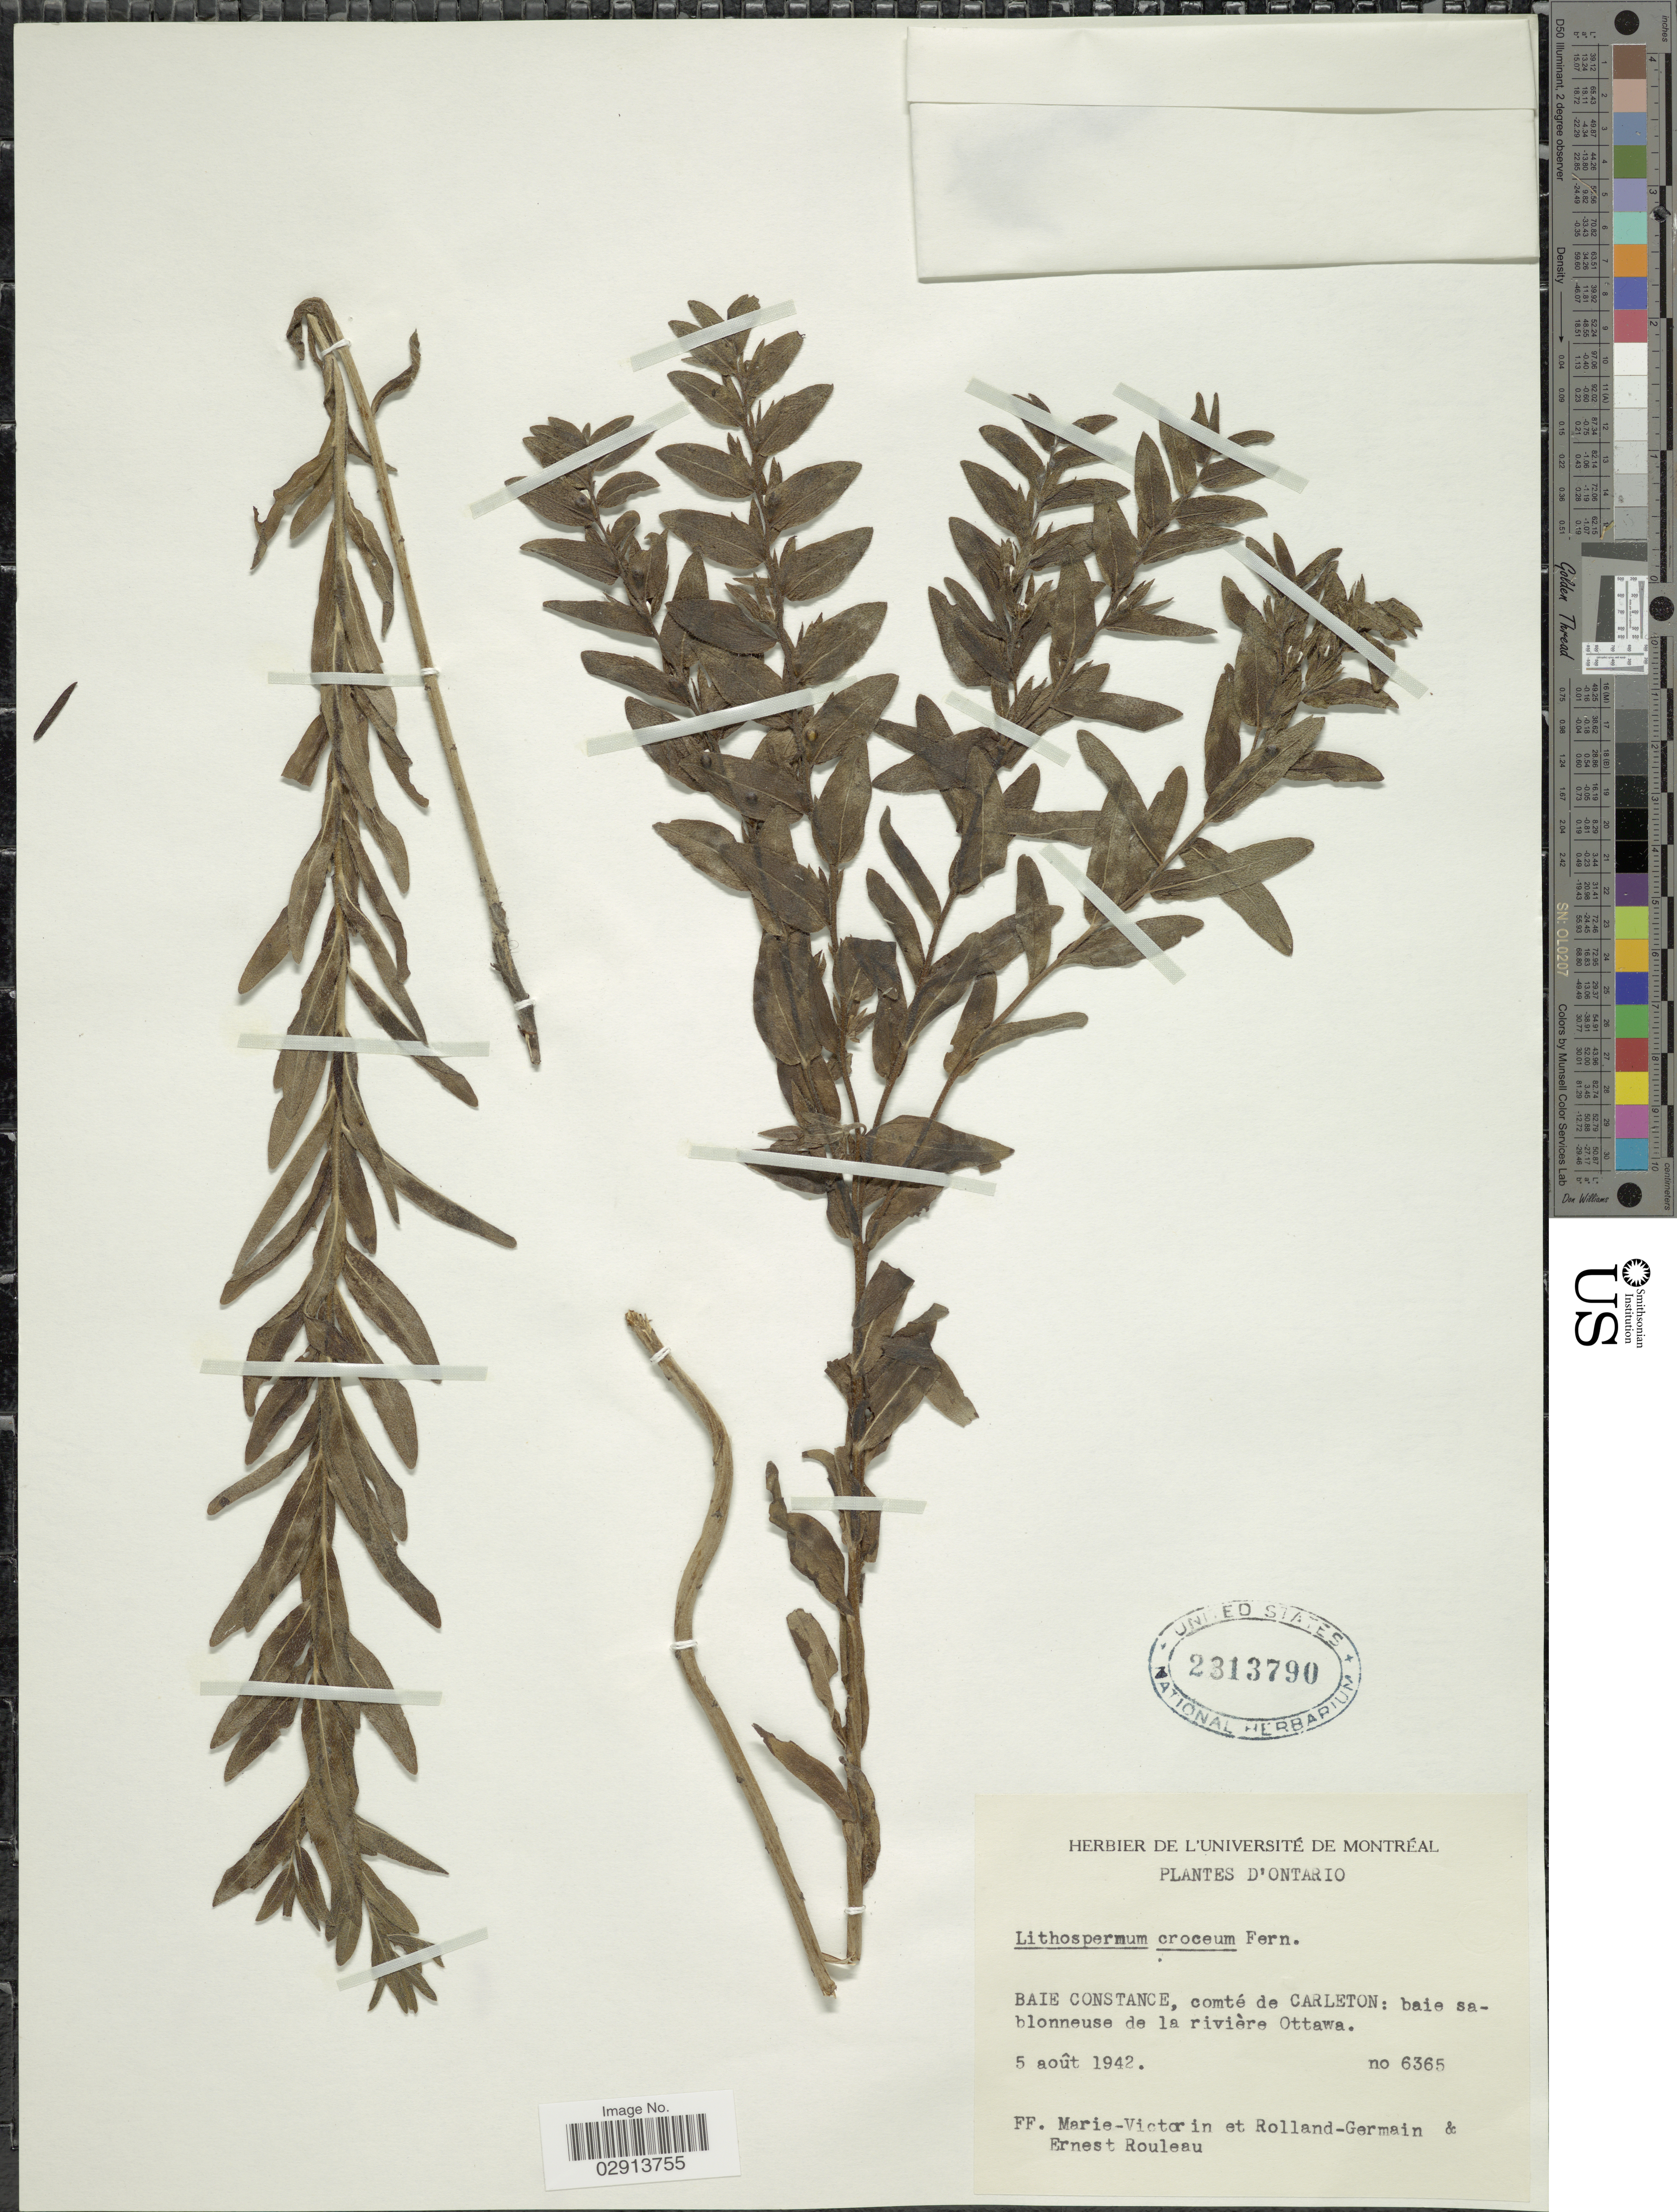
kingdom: Plantae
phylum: Tracheophyta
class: Magnoliopsida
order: Boraginales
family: Boraginaceae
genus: Lithospermum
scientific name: Lithospermum caroliniense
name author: (J.F. Gmel.) MacMill.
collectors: F. Marie-Victorin, Rolland-Germain & E. Rouleau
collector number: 6365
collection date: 1942-08-05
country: Canada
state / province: Ontario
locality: D'Ontario. Baie Constance, comté de Carleton: baie sablonneuse de la rivièra Ottawa.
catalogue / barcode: US 2313790